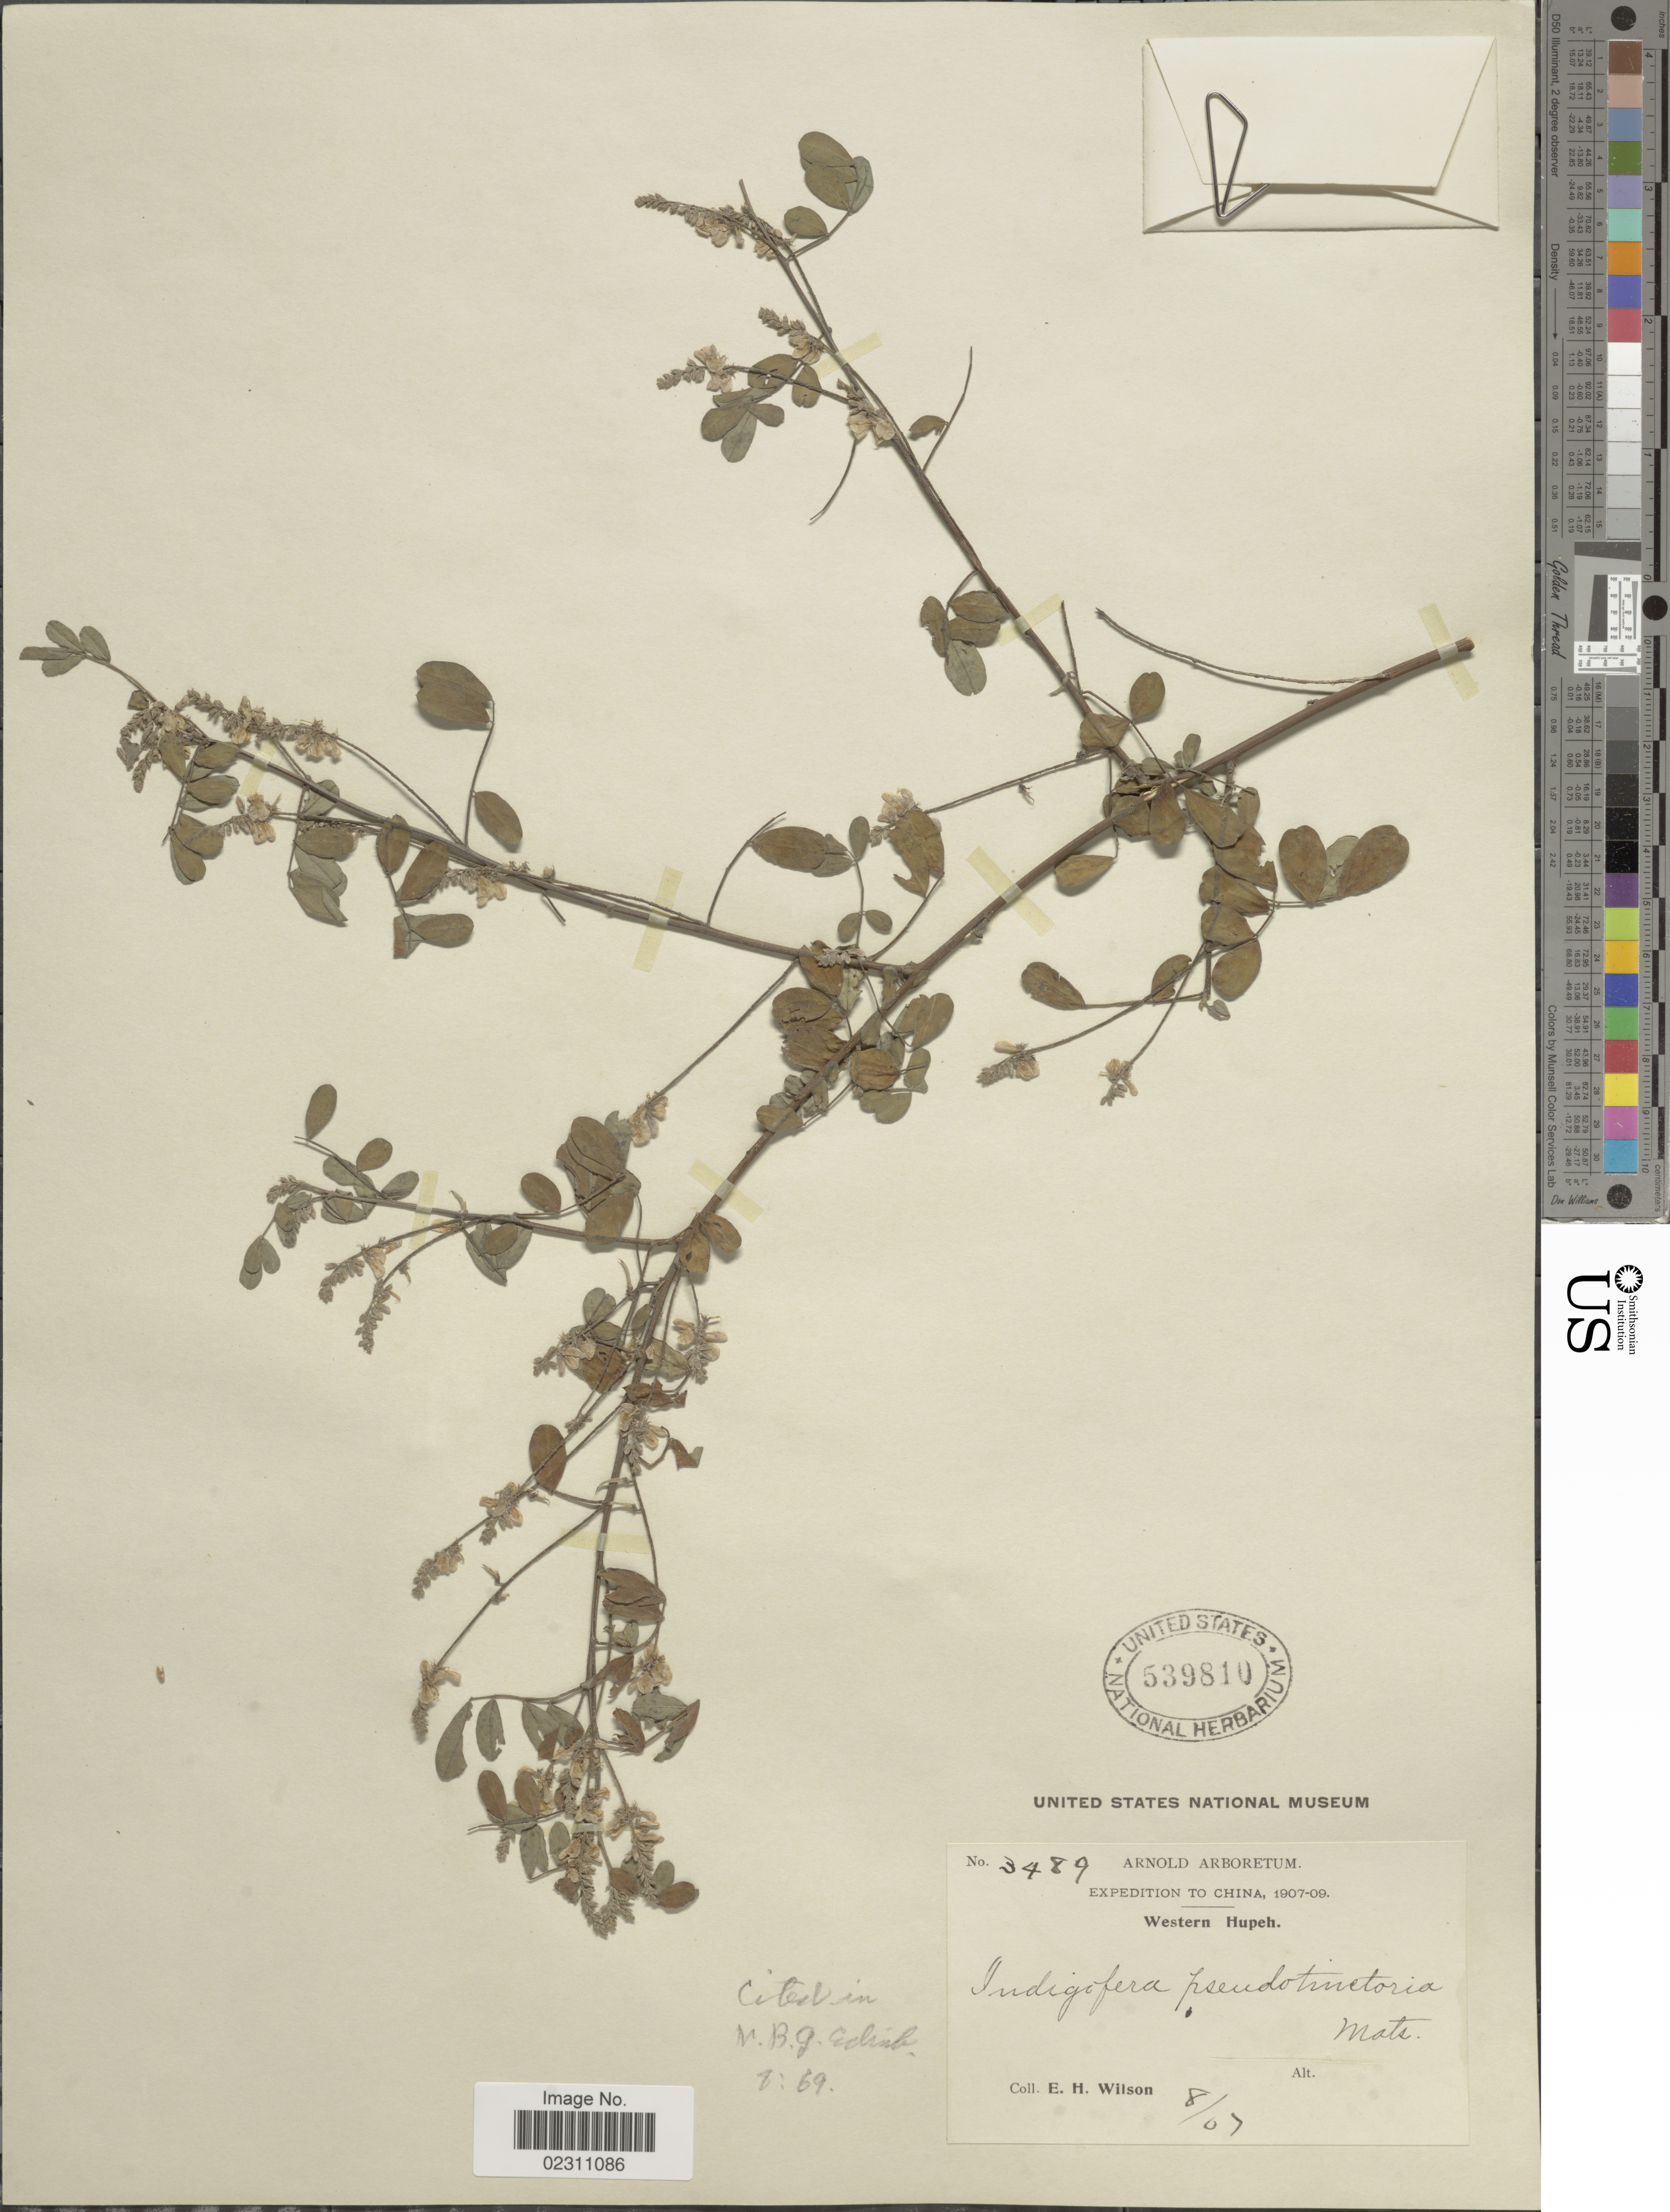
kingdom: Plantae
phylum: Tracheophyta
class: Magnoliopsida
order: Fabales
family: Fabaceae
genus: Indigofera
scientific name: Indigofera pseudotinctoria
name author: Matsum.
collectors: E. Wilson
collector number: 3489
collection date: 1907-08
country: China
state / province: Hubei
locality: Western Hupeh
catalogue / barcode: US 539810